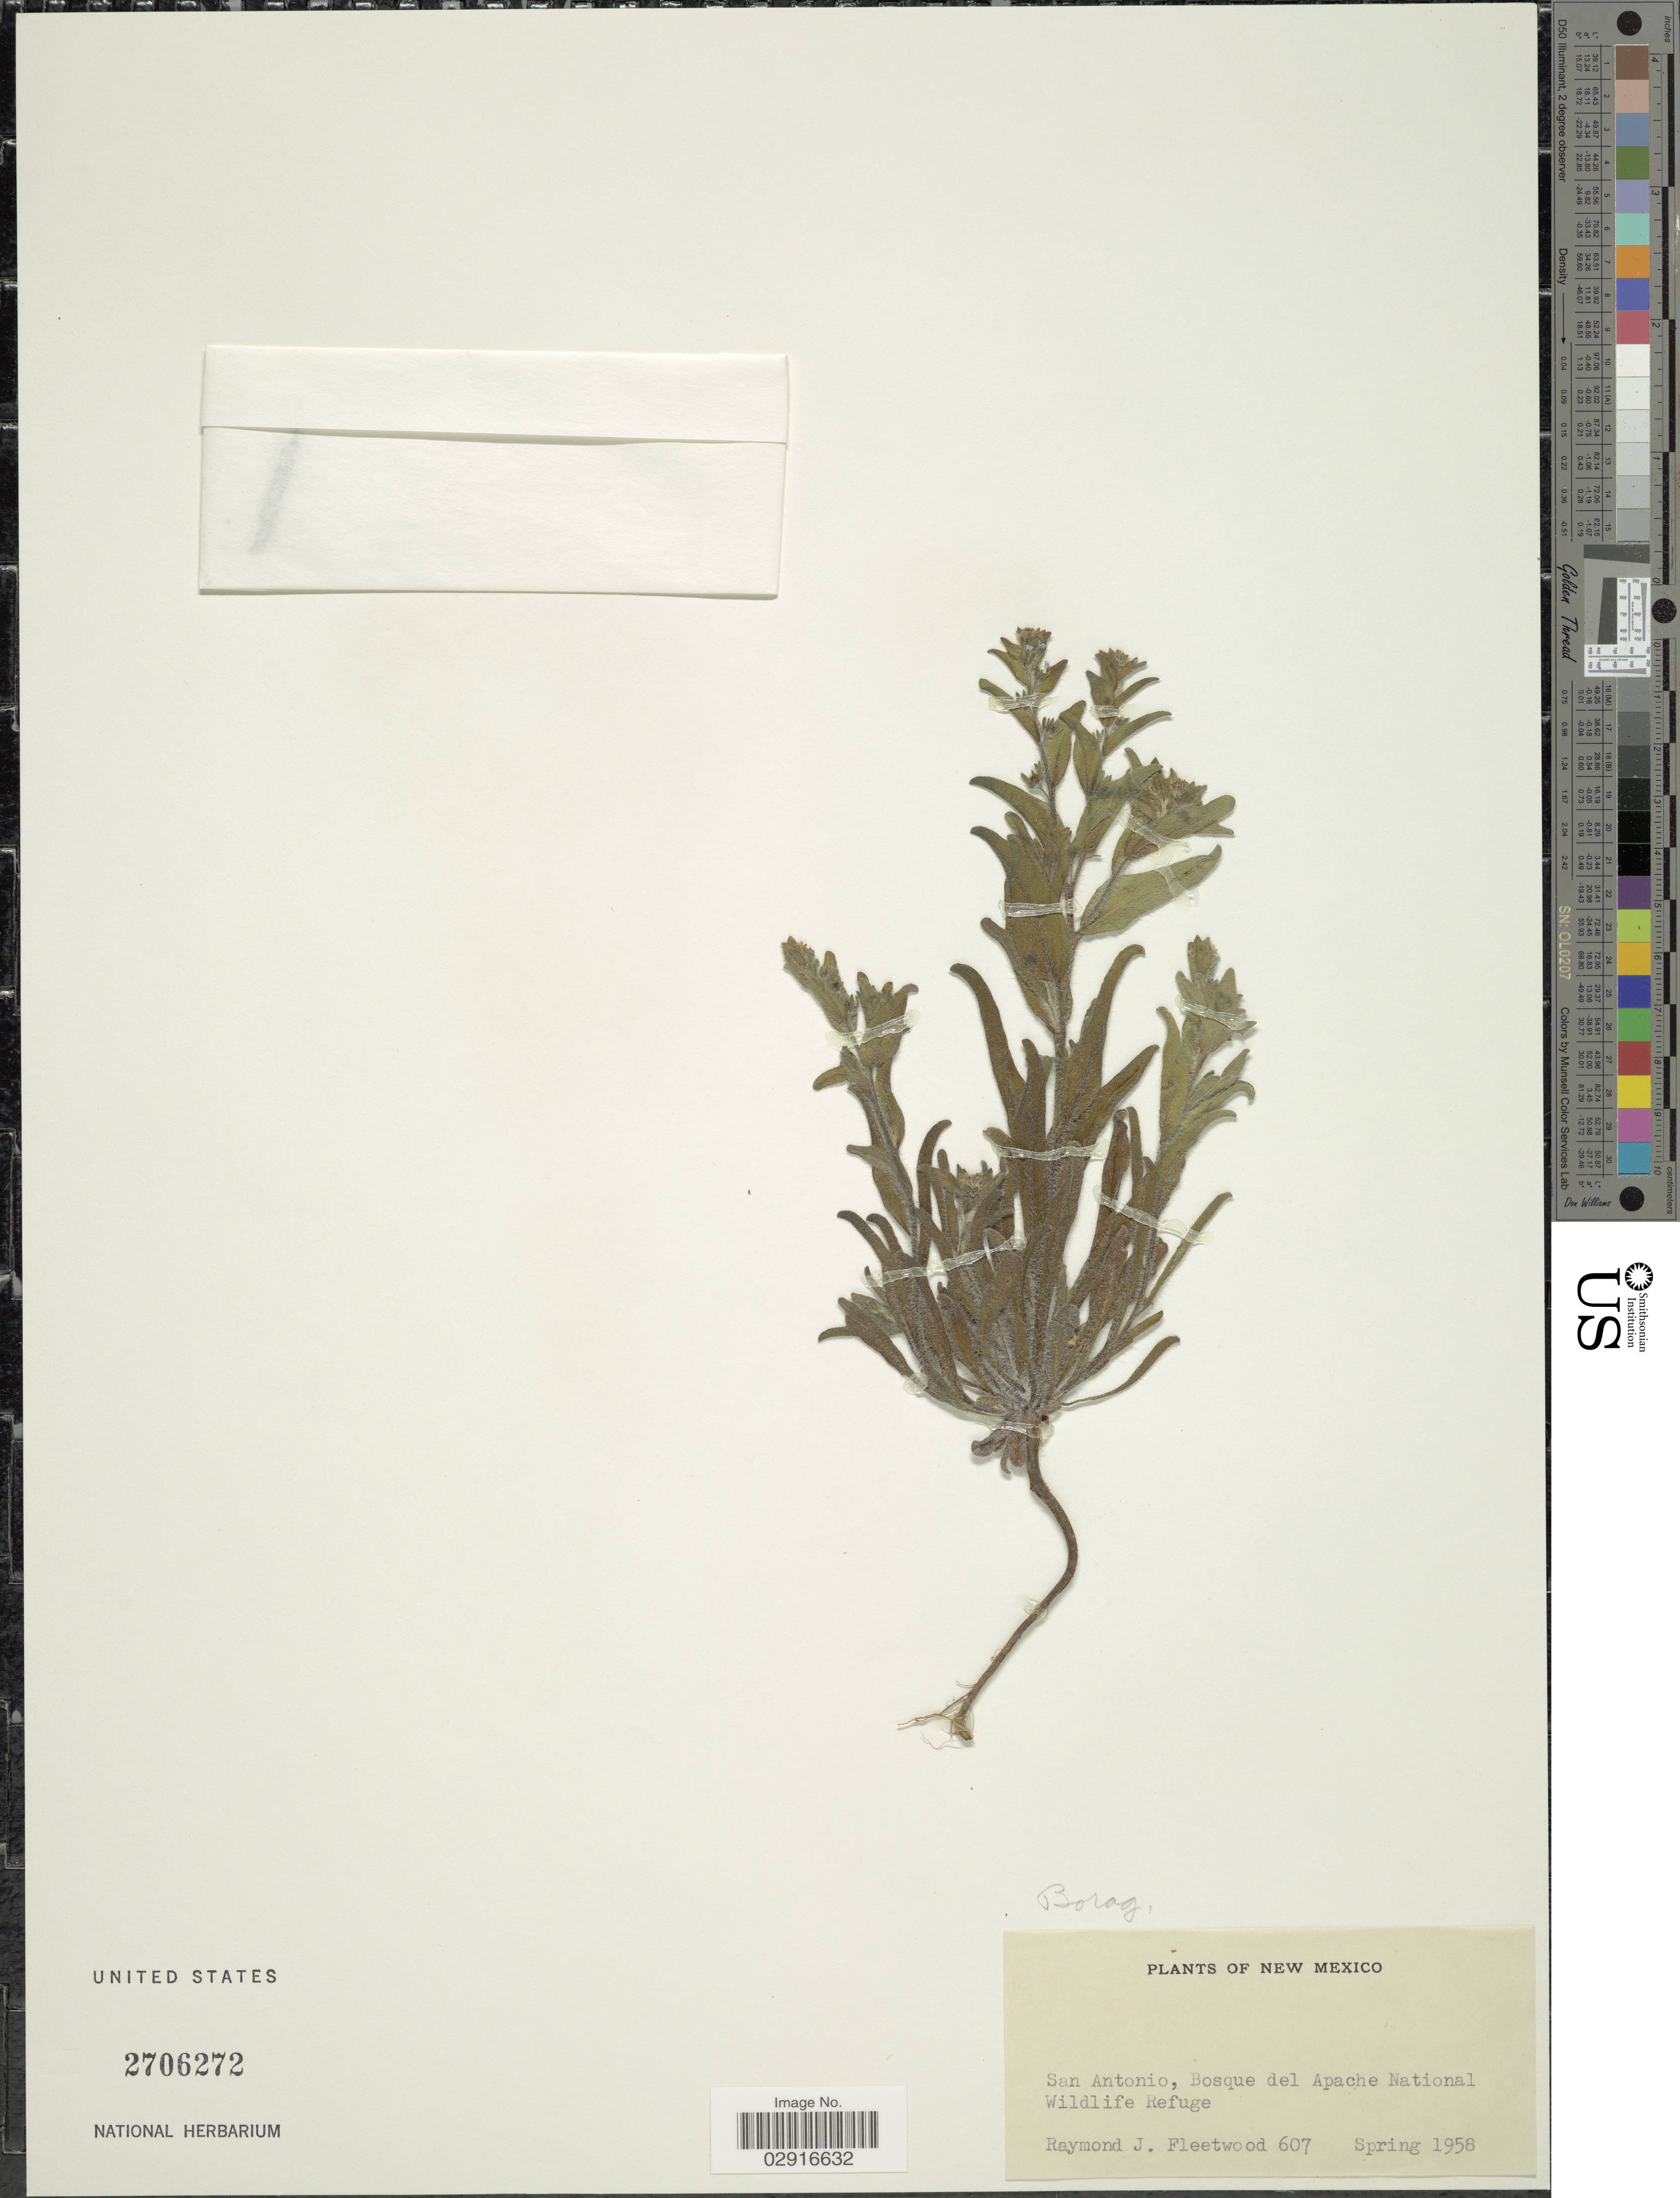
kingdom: Plantae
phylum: Tracheophyta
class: Magnoliopsida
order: Boraginales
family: Boraginaceae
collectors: R. J. Fleetwood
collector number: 607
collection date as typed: Spring 1958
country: United States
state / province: New Mexico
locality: San Antonio, Bosque del Apache National Wildlife Refuge.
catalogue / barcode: US 2706272